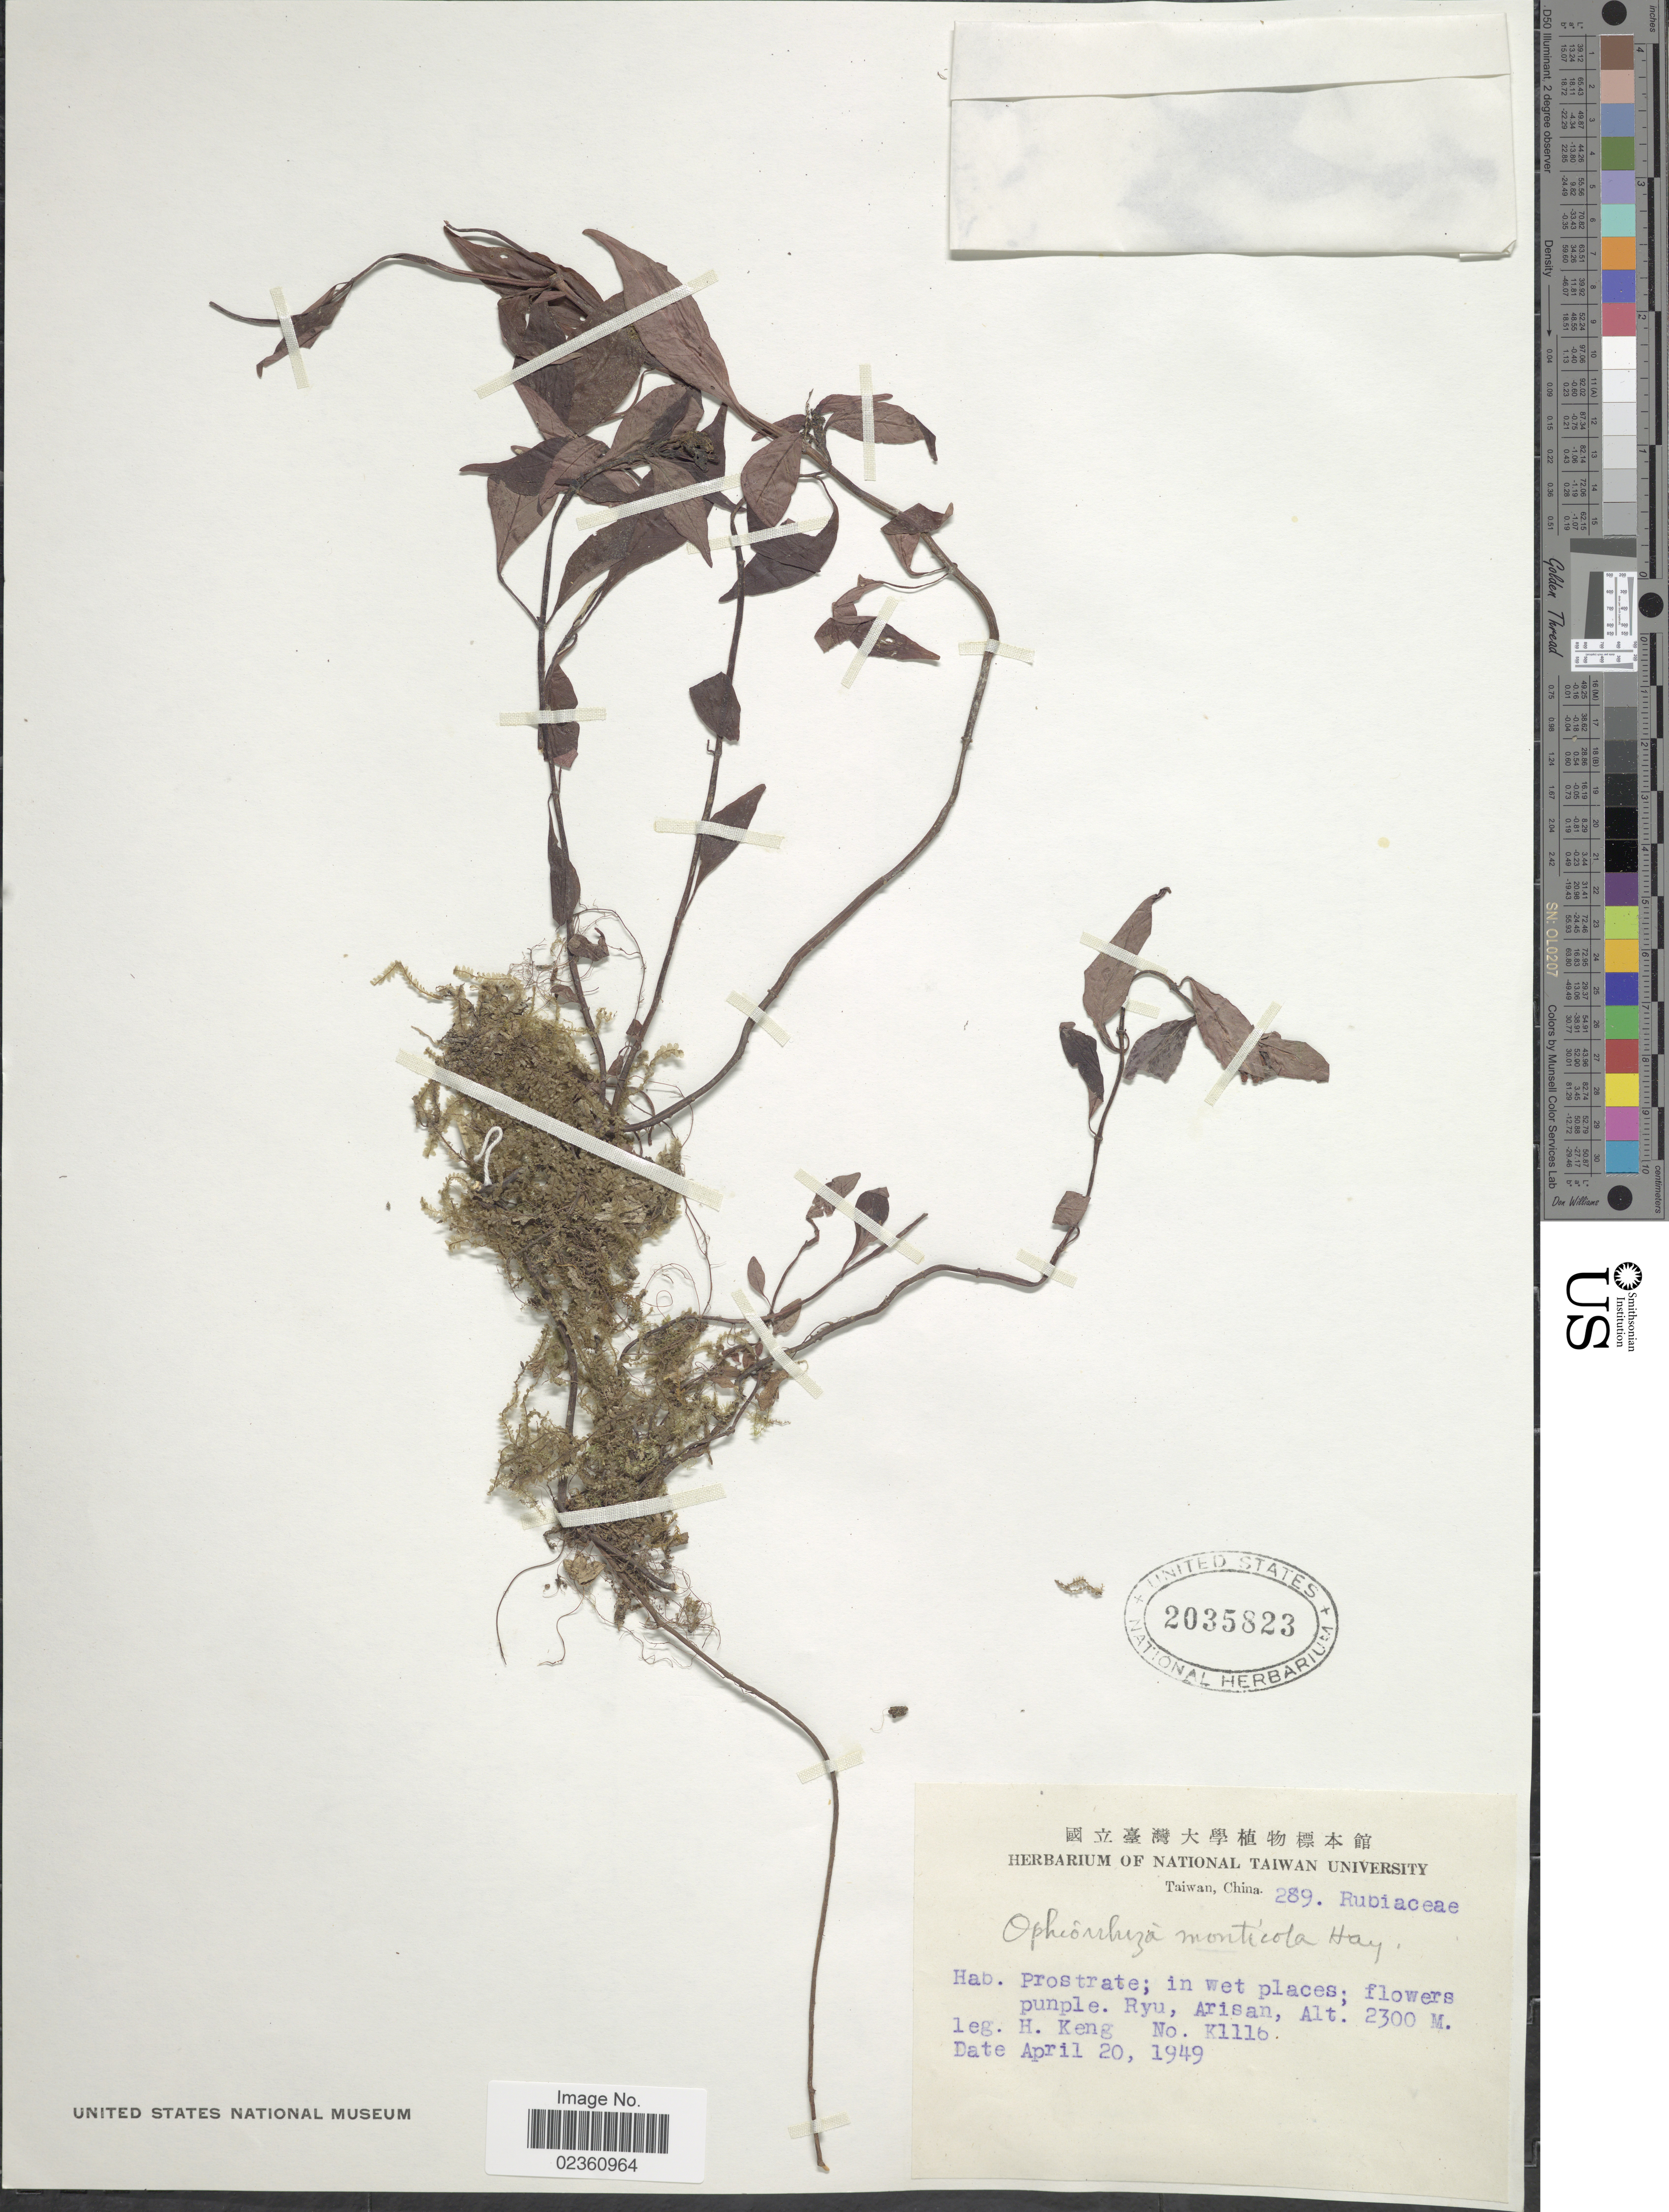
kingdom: Plantae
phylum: Tracheophyta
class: Magnoliopsida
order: Gentianales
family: Rubiaceae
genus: Ophiorrhiza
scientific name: Ophiorrhiza monticola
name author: Hayata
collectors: H. Keng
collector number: K1116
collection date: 1949-04-20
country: Taiwan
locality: Ryu, Arisan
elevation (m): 2300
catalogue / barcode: US 2035823